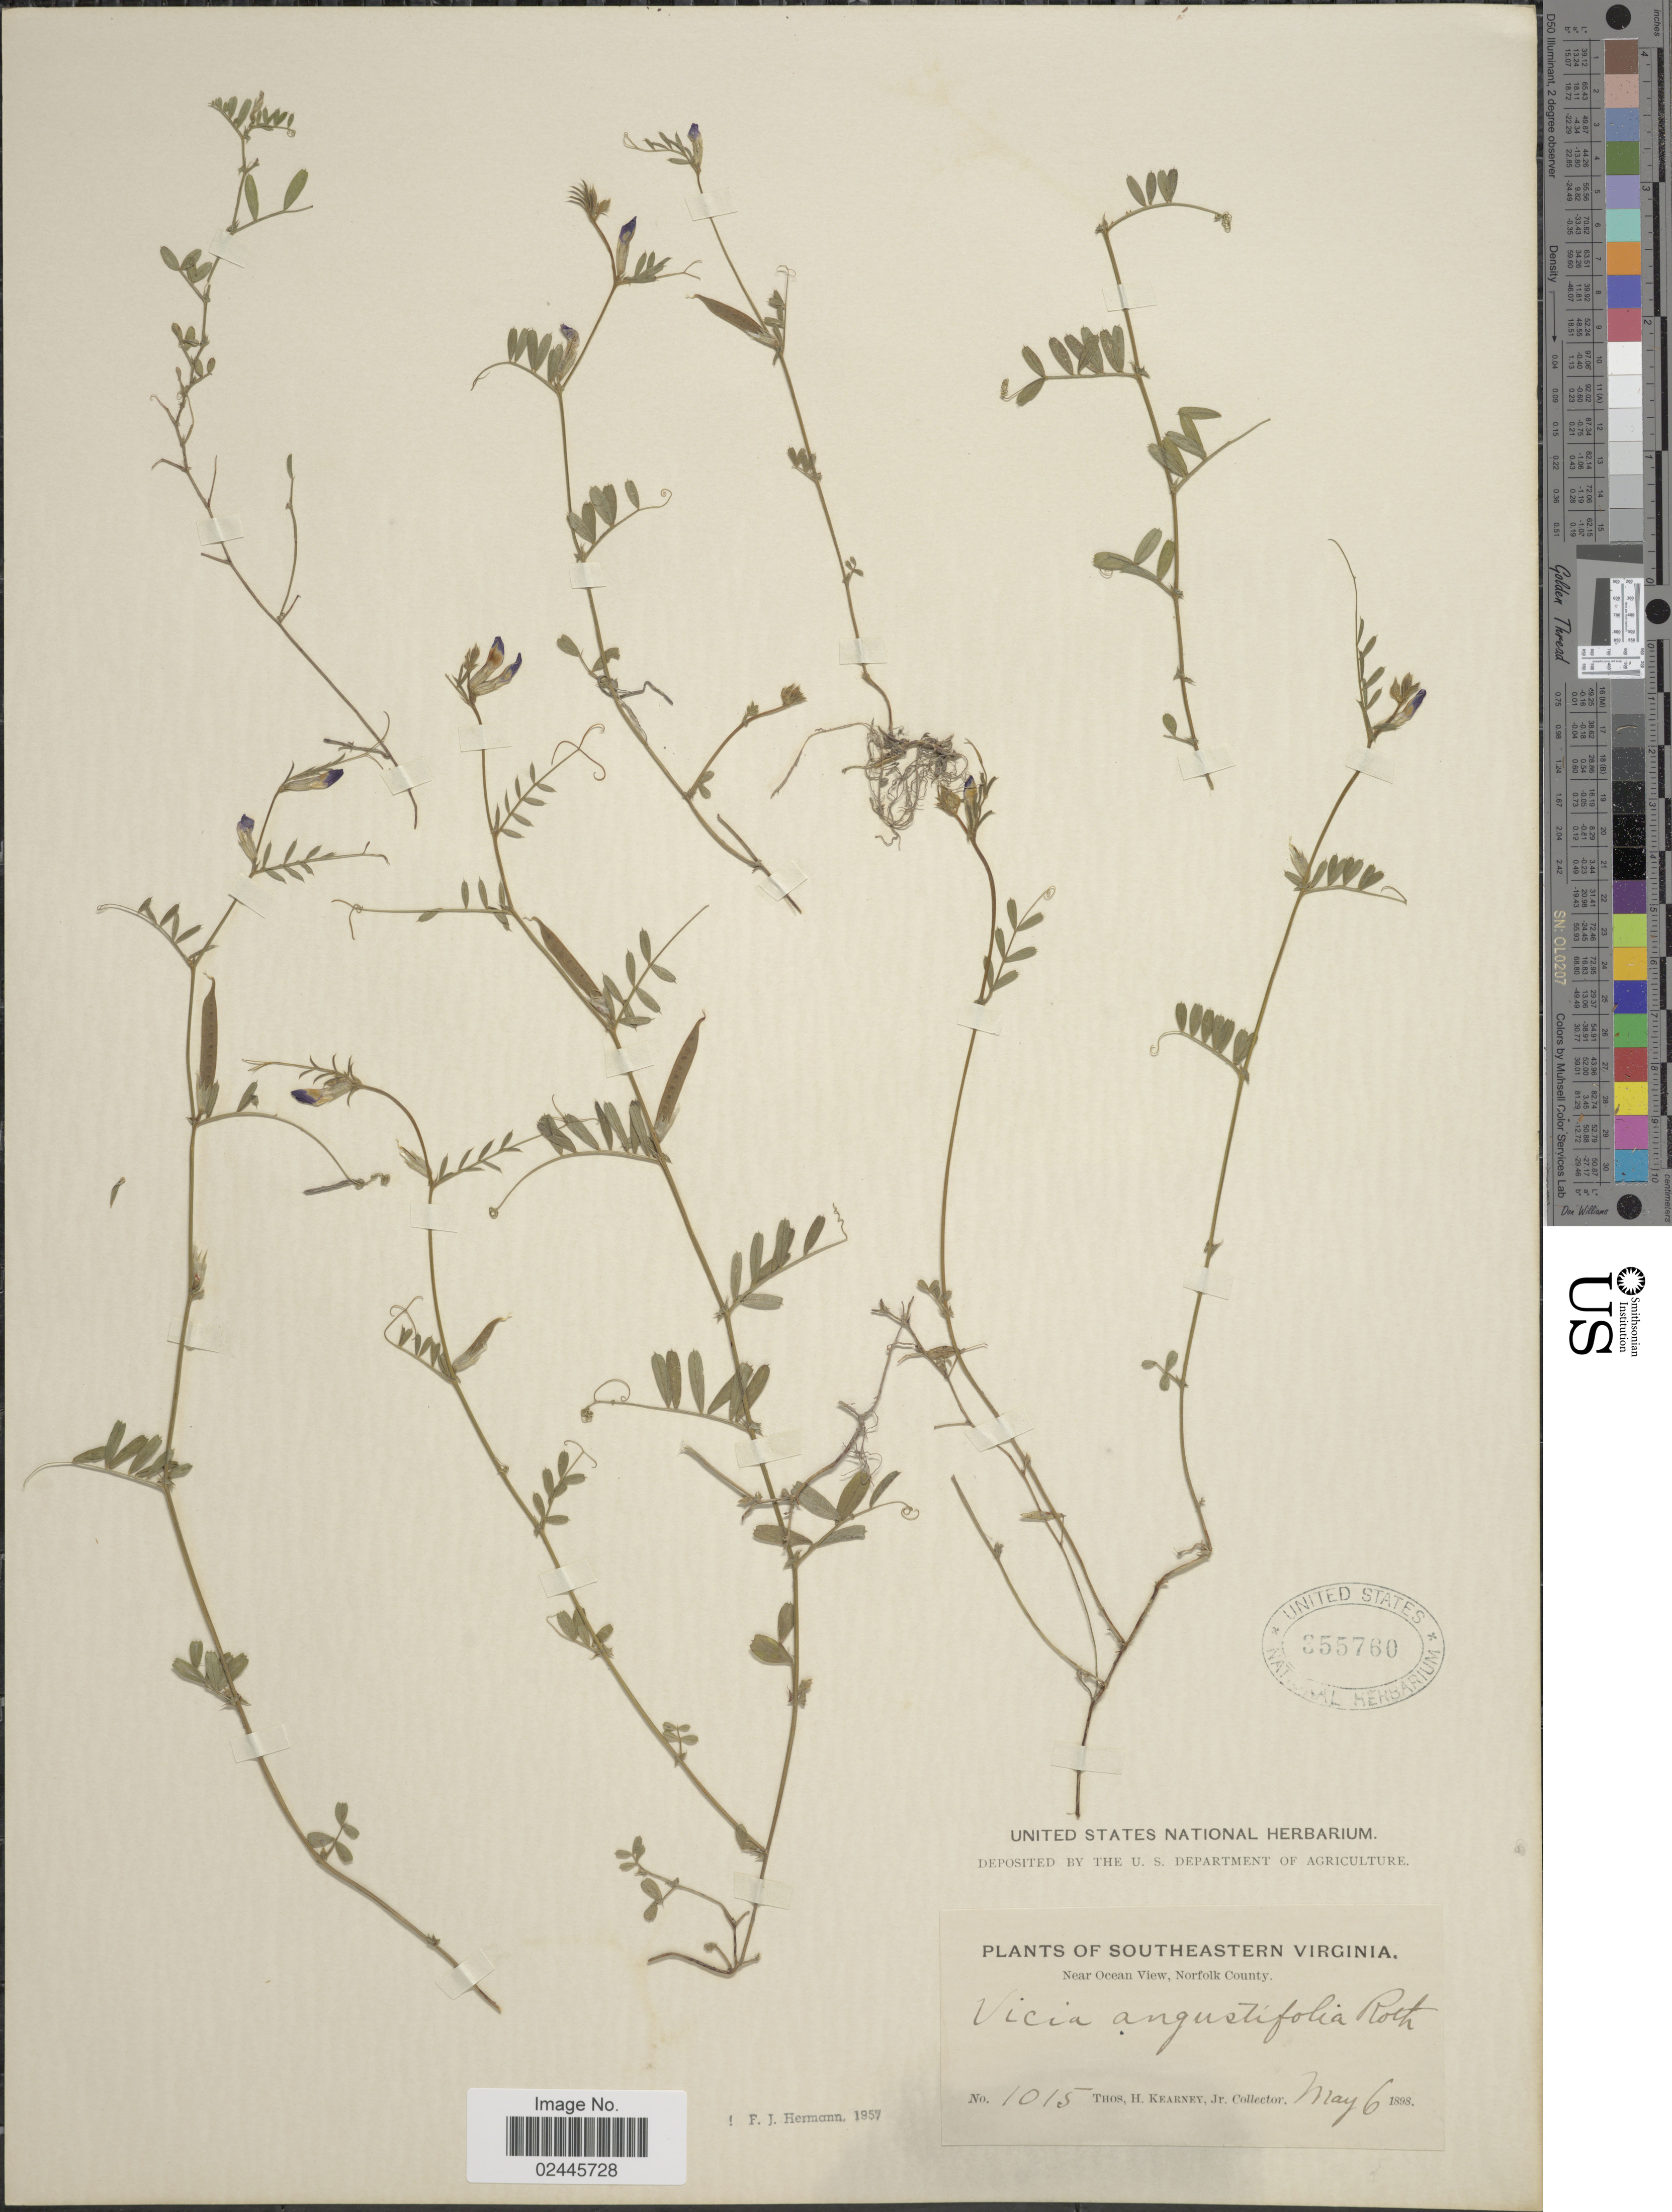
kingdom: Plantae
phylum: Tracheophyta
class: Magnoliopsida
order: Fabales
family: Fabaceae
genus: Vicia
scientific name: Vicia angustifolia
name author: L.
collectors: T. H. Kearney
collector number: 1015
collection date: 1898-05-06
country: United States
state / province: Virginia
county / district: City of Norfolk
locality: Southeastern Virginia Near Ocean, Norfolk County.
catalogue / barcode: US 355760